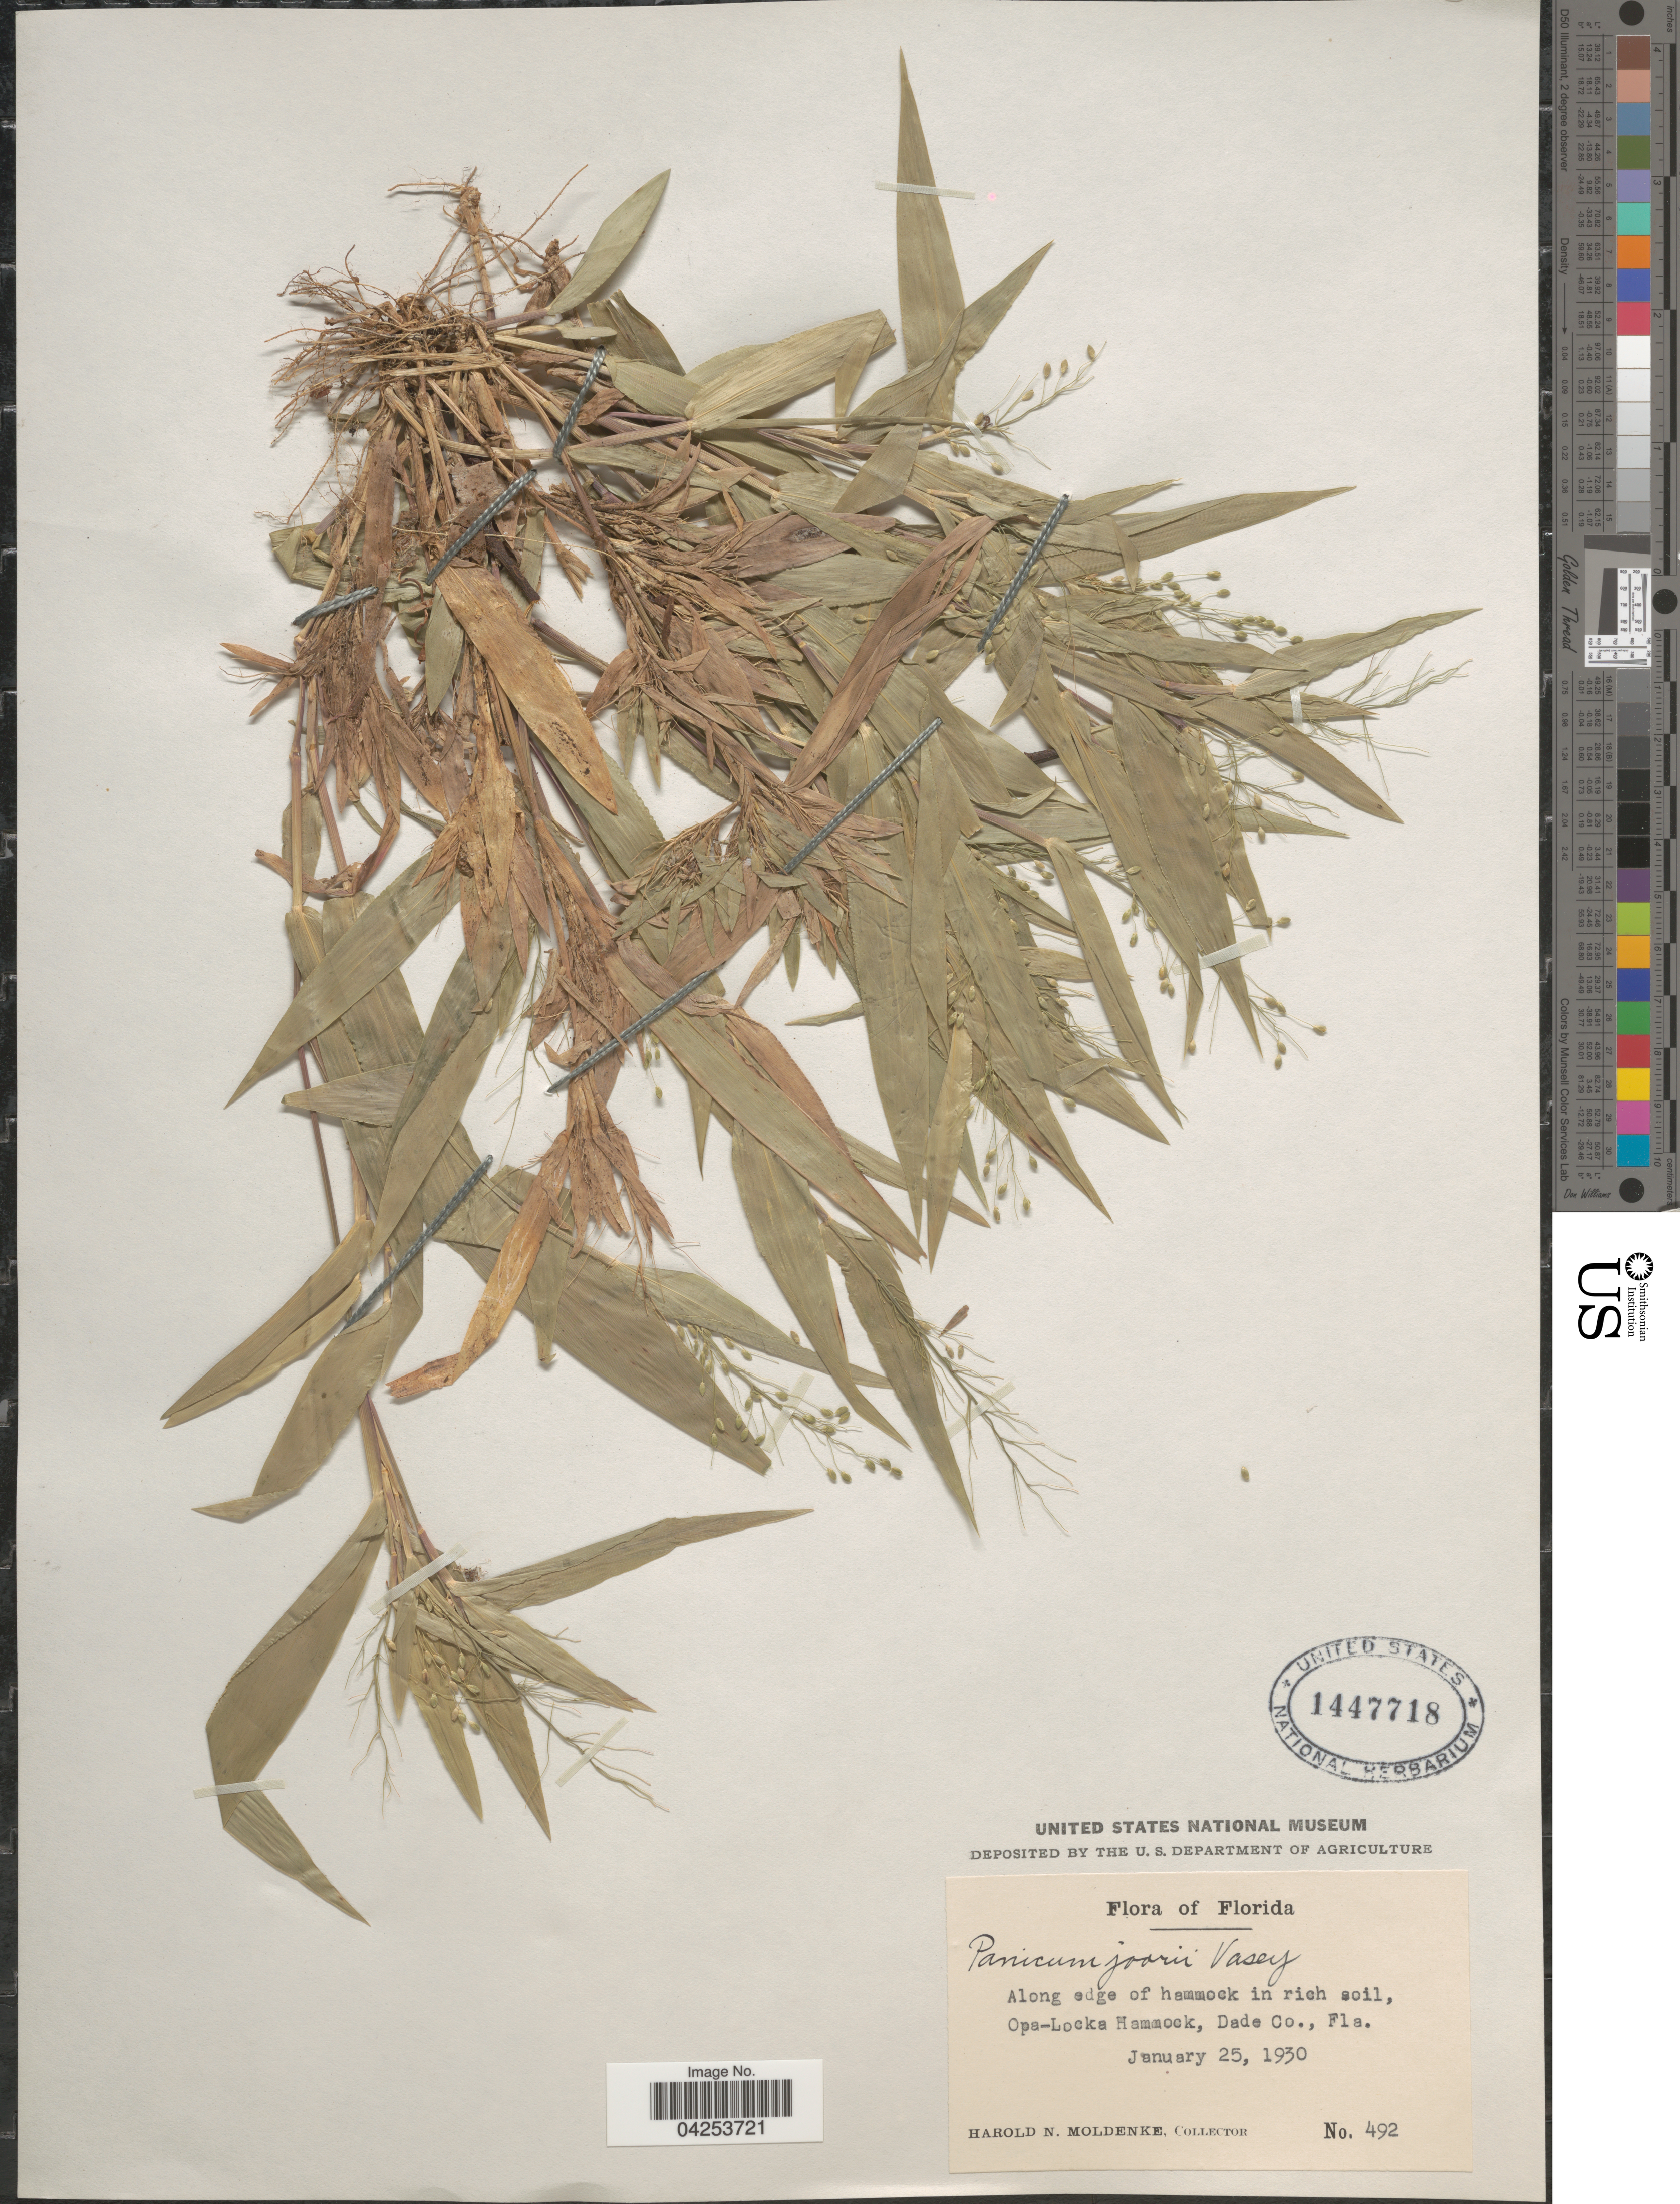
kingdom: Plantae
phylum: Tracheophyta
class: Liliopsida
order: Poales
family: Poaceae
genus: Dichanthelium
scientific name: Dichanthelium commutatum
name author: (Schult.) Gould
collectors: H. N. Moldenke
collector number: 492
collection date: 1930-01-25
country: United States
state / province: Florida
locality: Along edge of hammock in rich soil, Opa-Locka Hammock, Dade Co.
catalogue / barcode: US 1447718